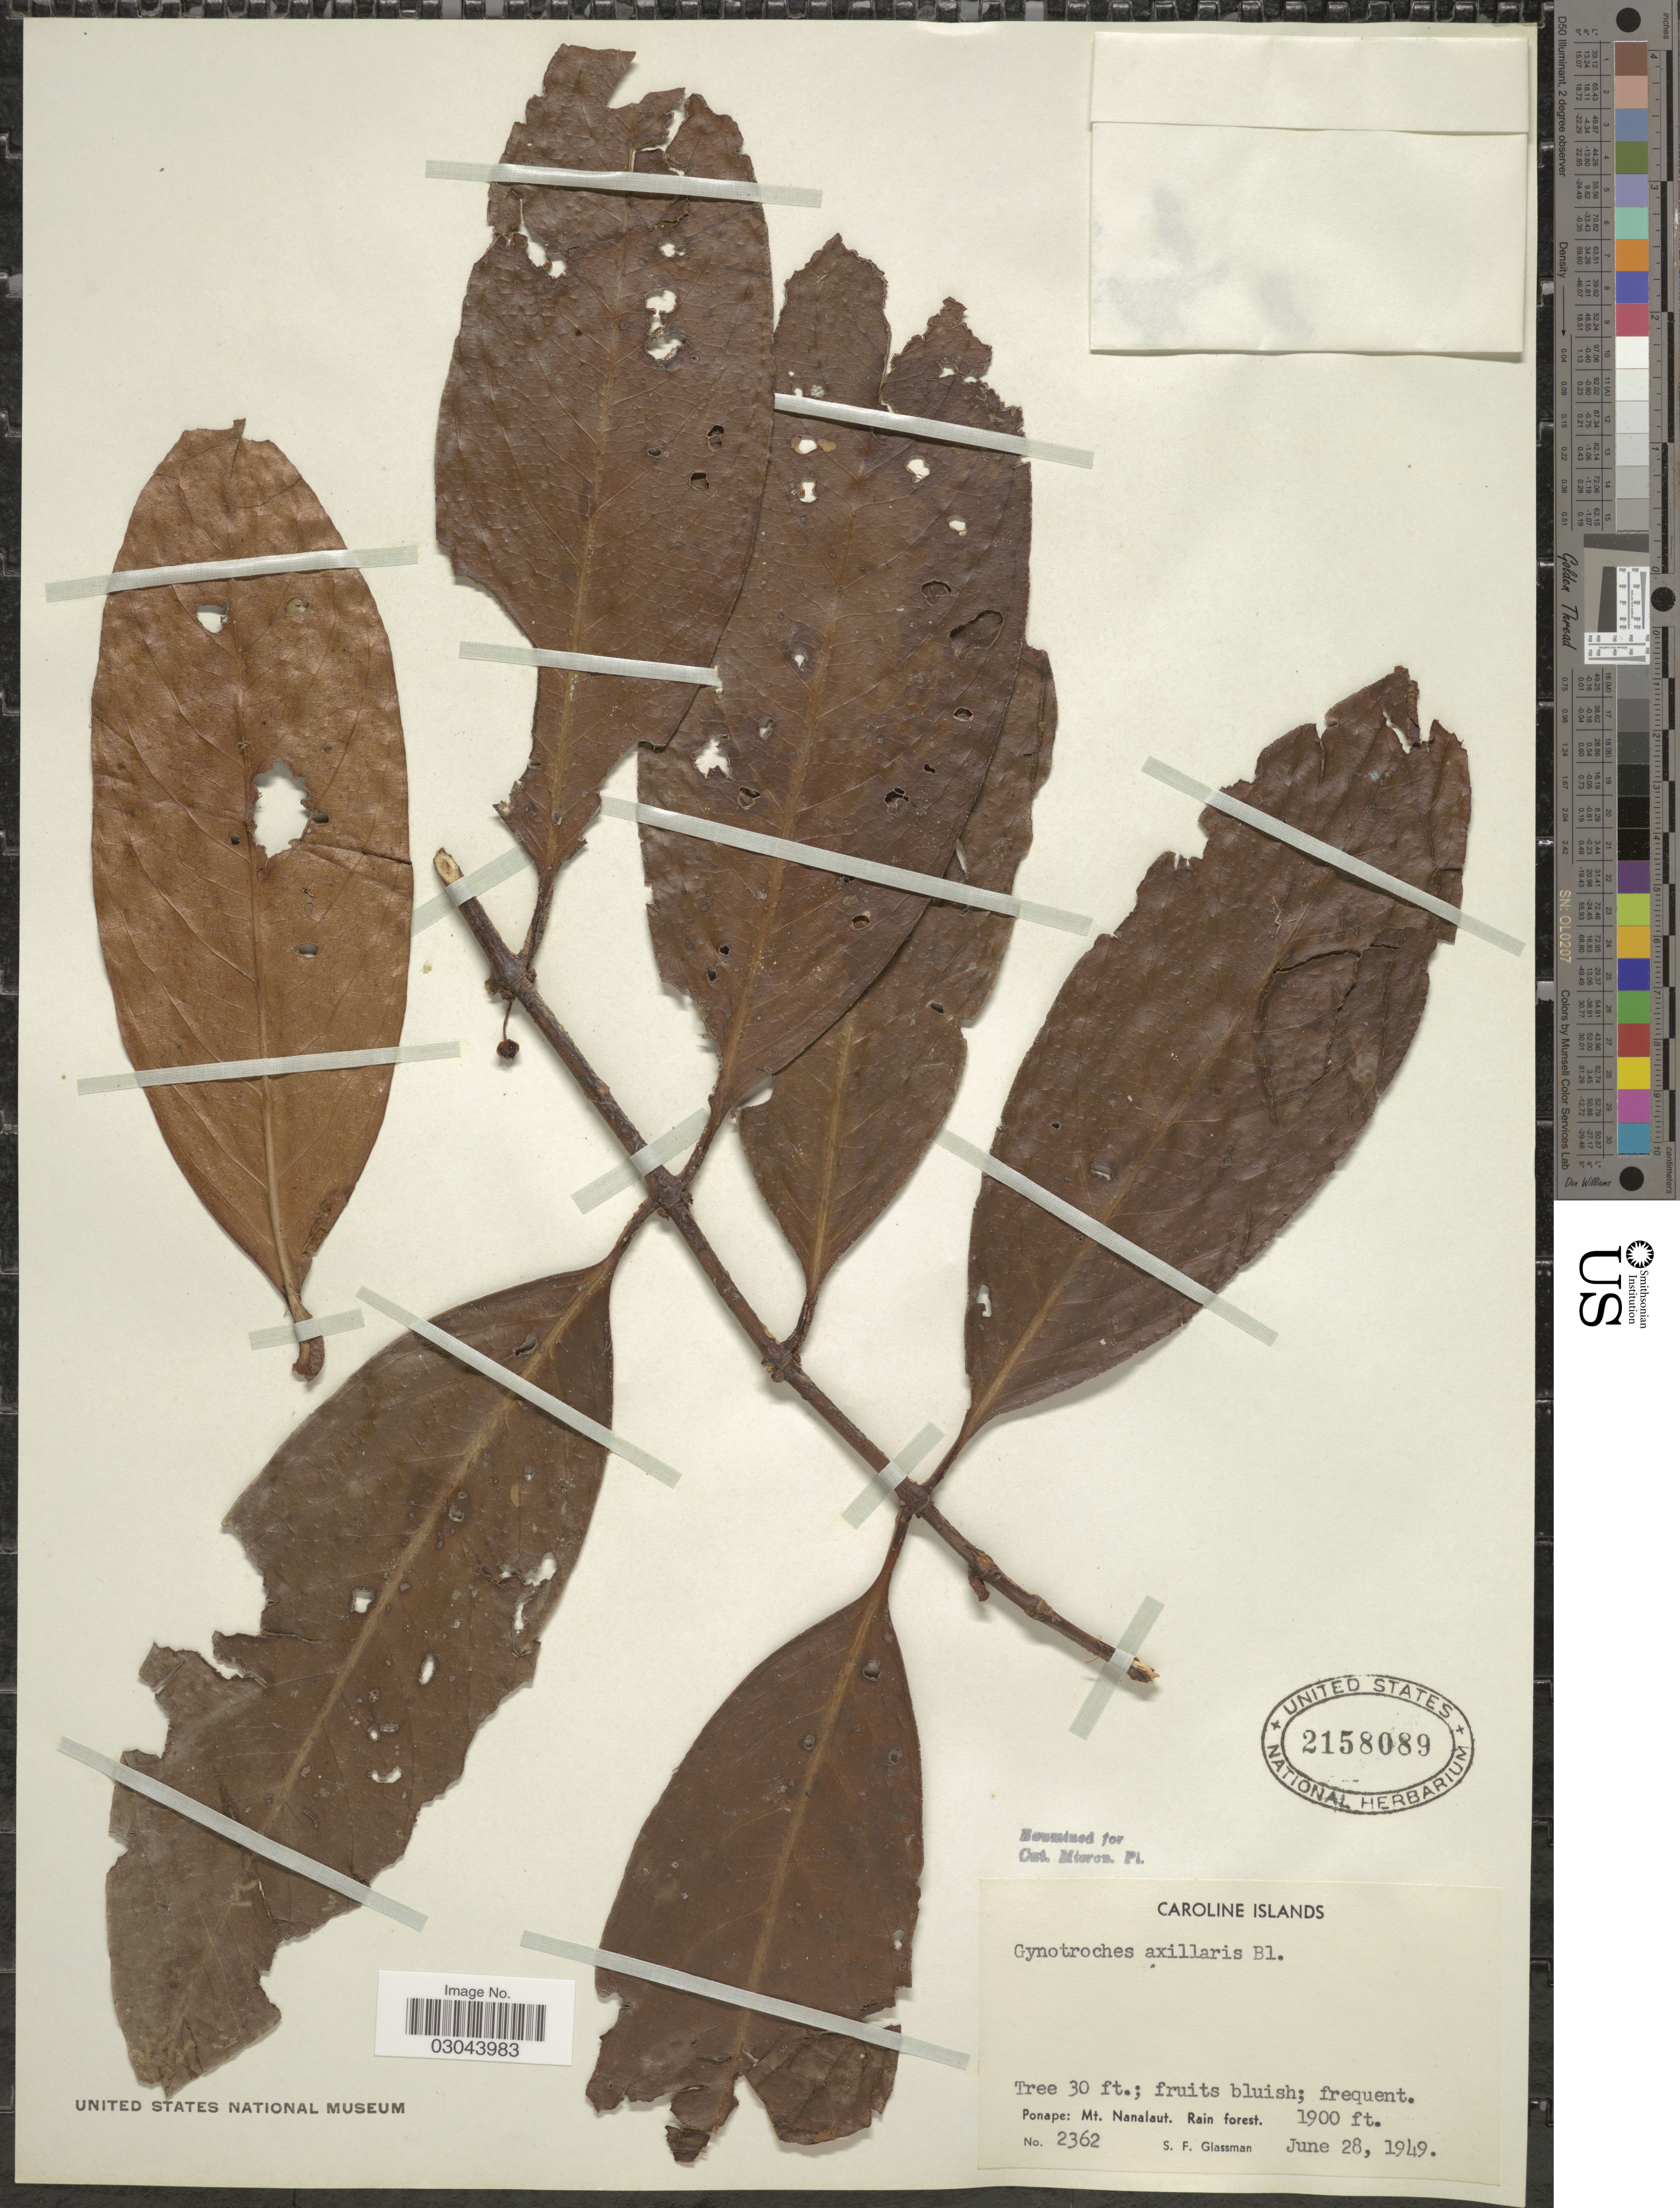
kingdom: Plantae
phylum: Tracheophyta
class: Magnoliopsida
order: Malpighiales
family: Rhizophoraceae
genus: Gynotroches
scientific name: Gynotroches axillaris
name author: Blume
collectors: S. F. Glassman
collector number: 2362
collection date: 1949-06-28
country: Micronesia, Federated States of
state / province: Pohnpei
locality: Caroline Islands. Ponape: Mt. Nanalaut.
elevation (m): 579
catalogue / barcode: US 2158089